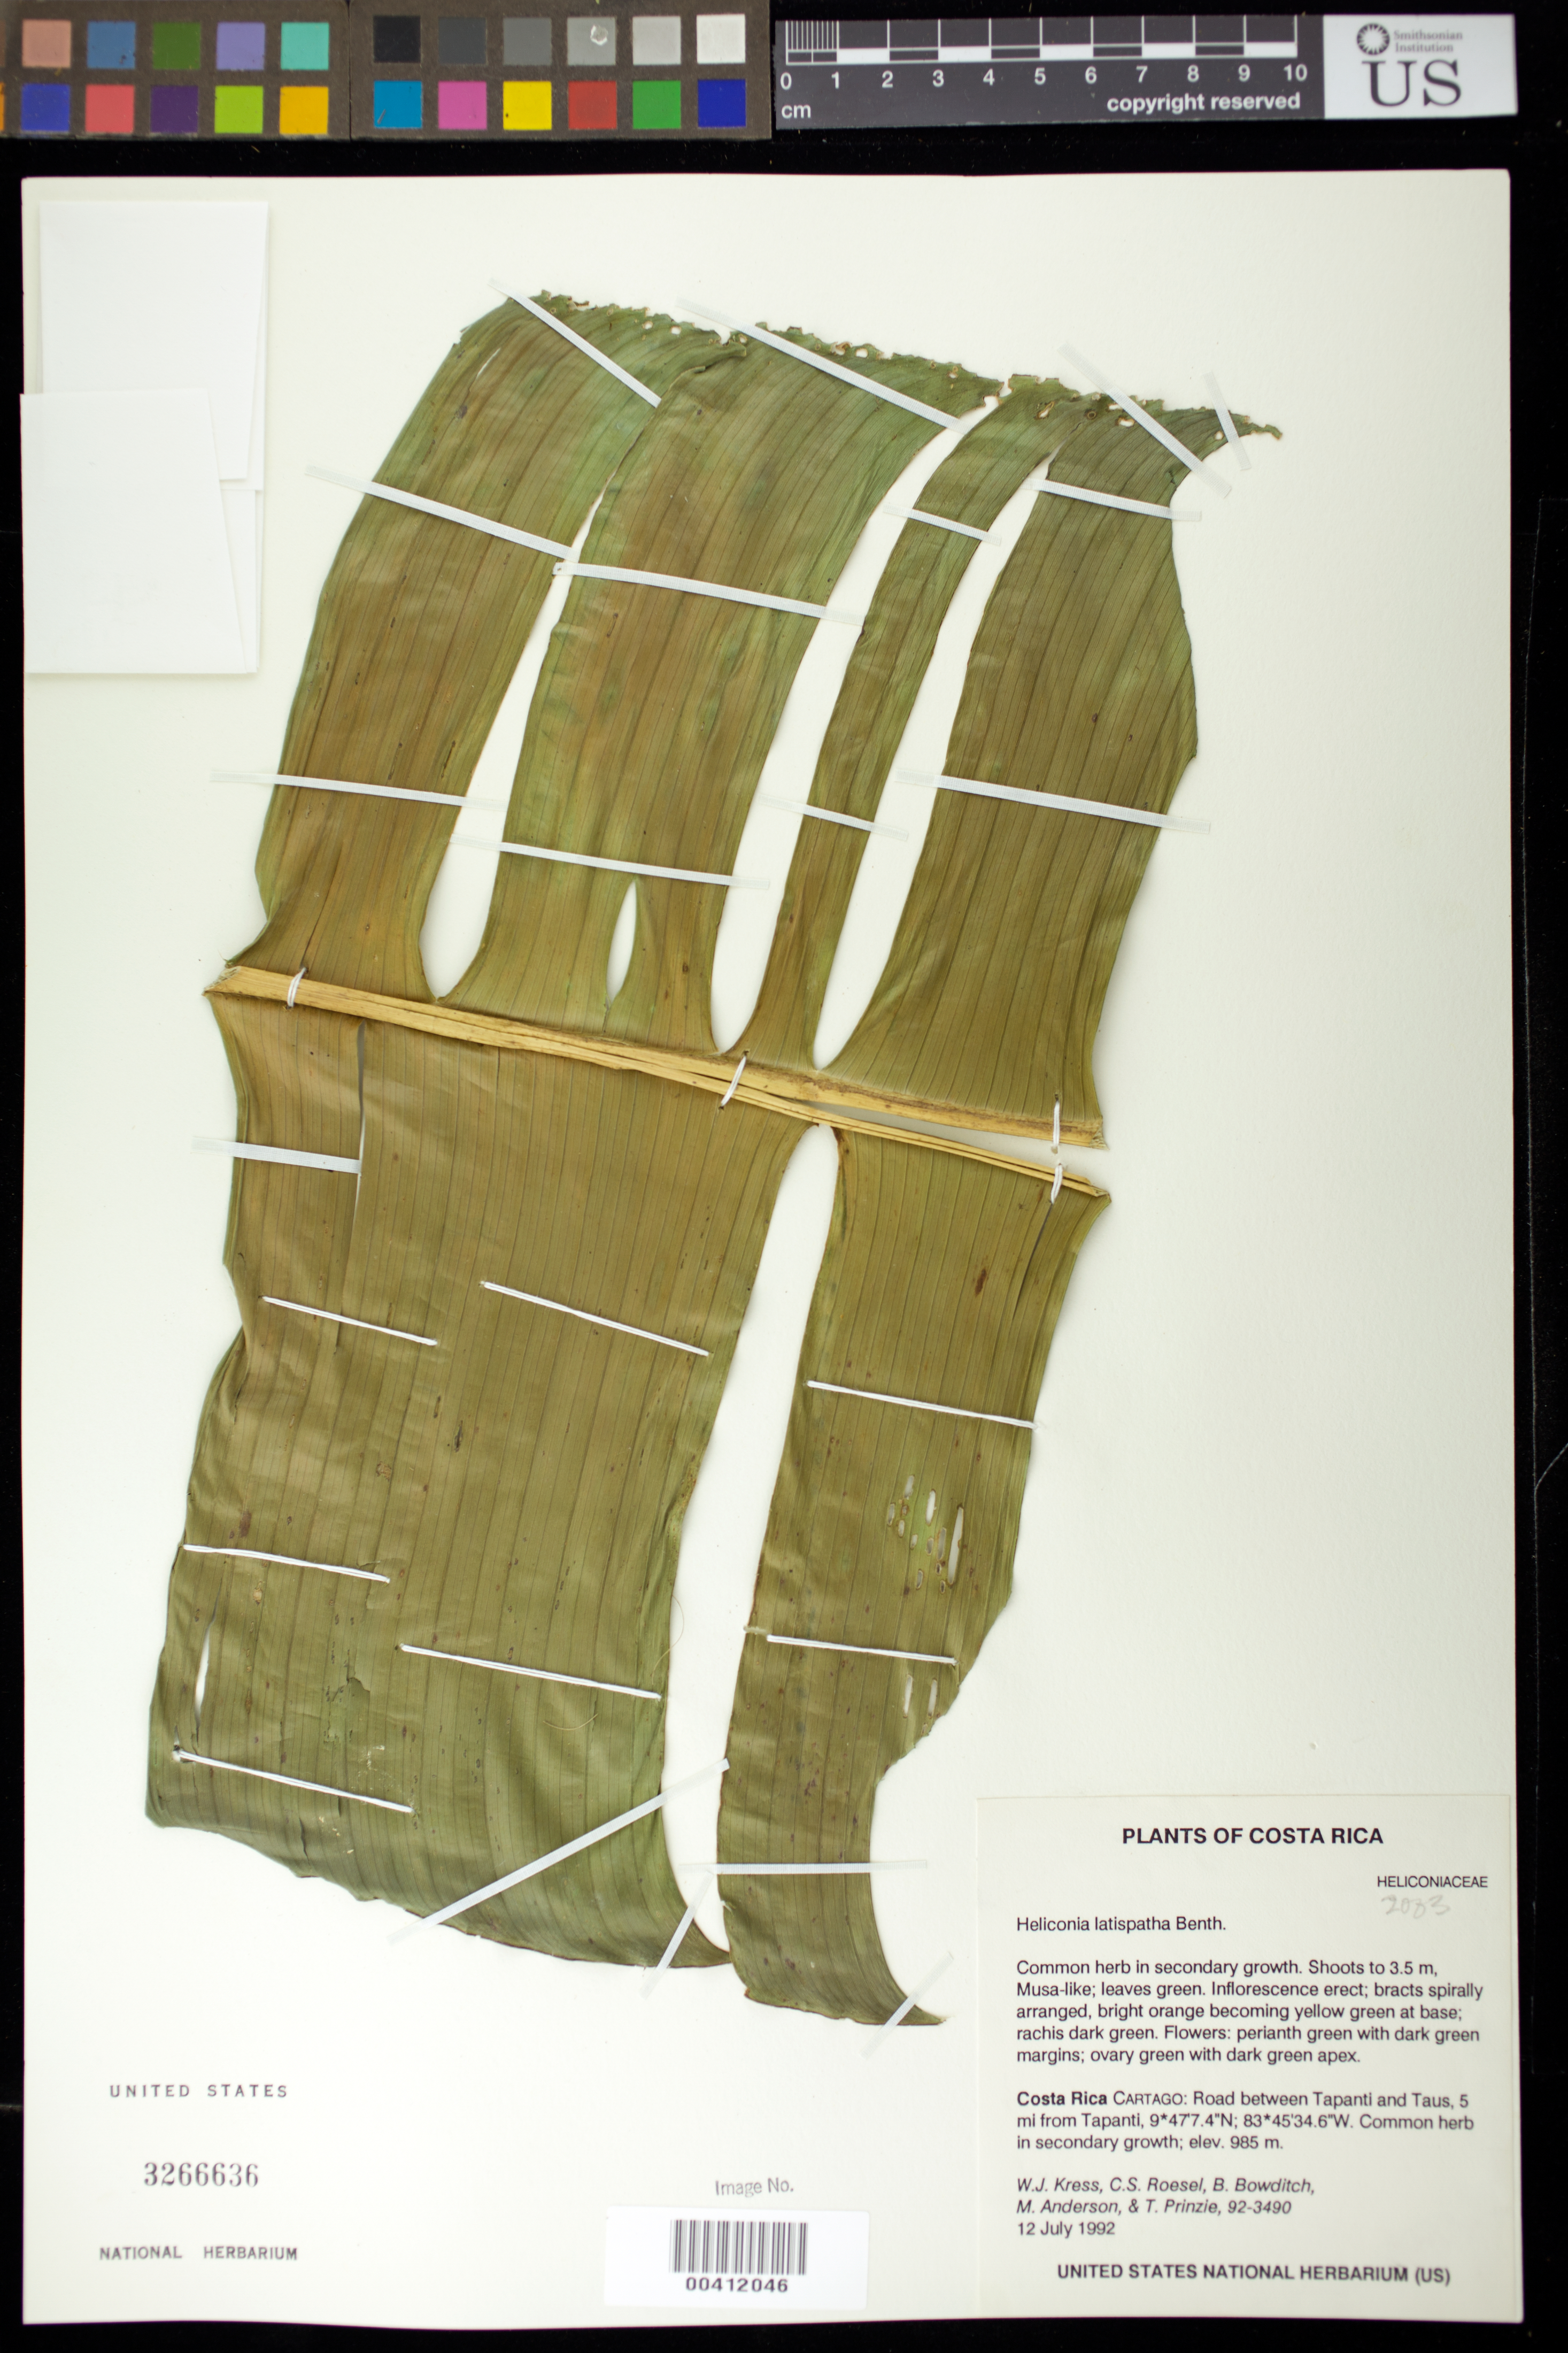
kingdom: Plantae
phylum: Tracheophyta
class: Liliopsida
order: Zingiberales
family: Heliconiaceae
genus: Heliconia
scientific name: Heliconia latispatha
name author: Benth.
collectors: W. J. Kress, C. S. Roesel, B. Bowditch, M. Anderson & T. Prinzie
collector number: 92-3490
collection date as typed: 12 Jul 1992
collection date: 1992-07-12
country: Costa Rica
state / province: Cartago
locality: Rd between Tapanti and Taus, 5 mi. from Tapanti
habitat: Secondary growth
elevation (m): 985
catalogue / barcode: US 3266636